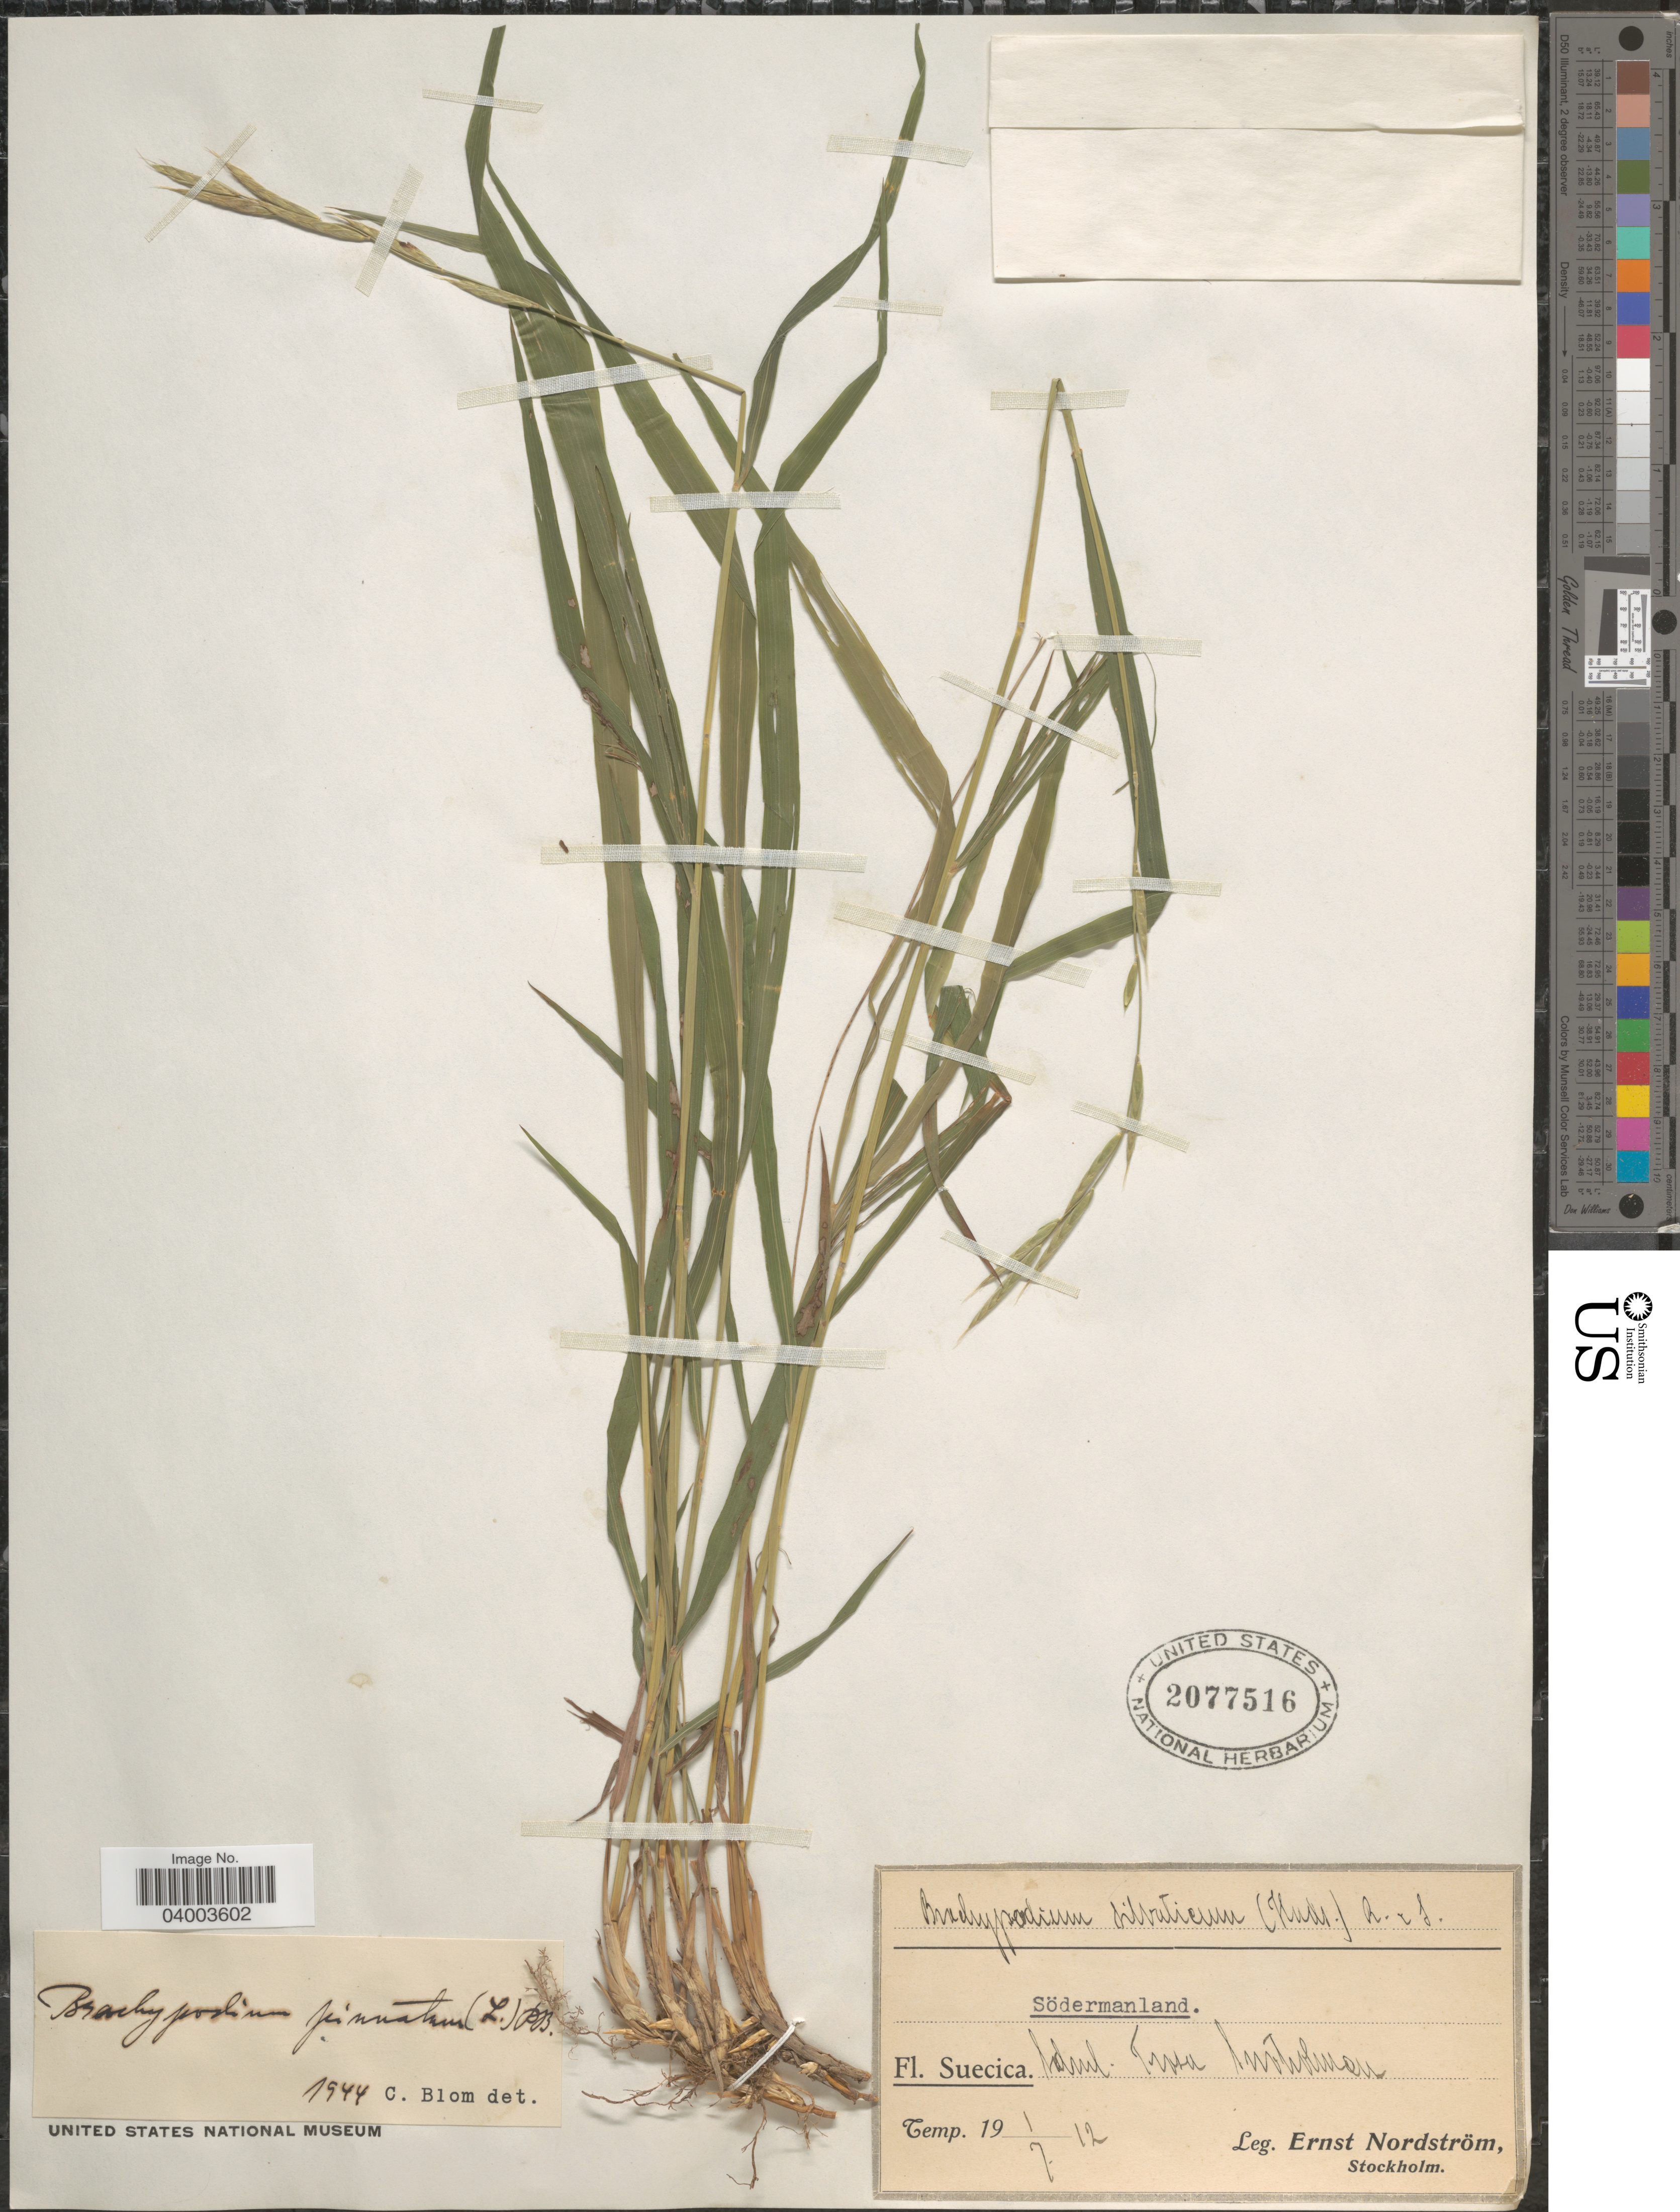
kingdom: Plantae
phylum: Tracheophyta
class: Liliopsida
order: Poales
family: Poaceae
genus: Brachypodium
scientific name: Brachypodium pinnatum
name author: (L.) P. Beauv.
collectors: E. Nordström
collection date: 1912-07-01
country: Sweden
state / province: Sodermanland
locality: Södermanland. Suecica. [illegible text].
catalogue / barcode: US 2077516